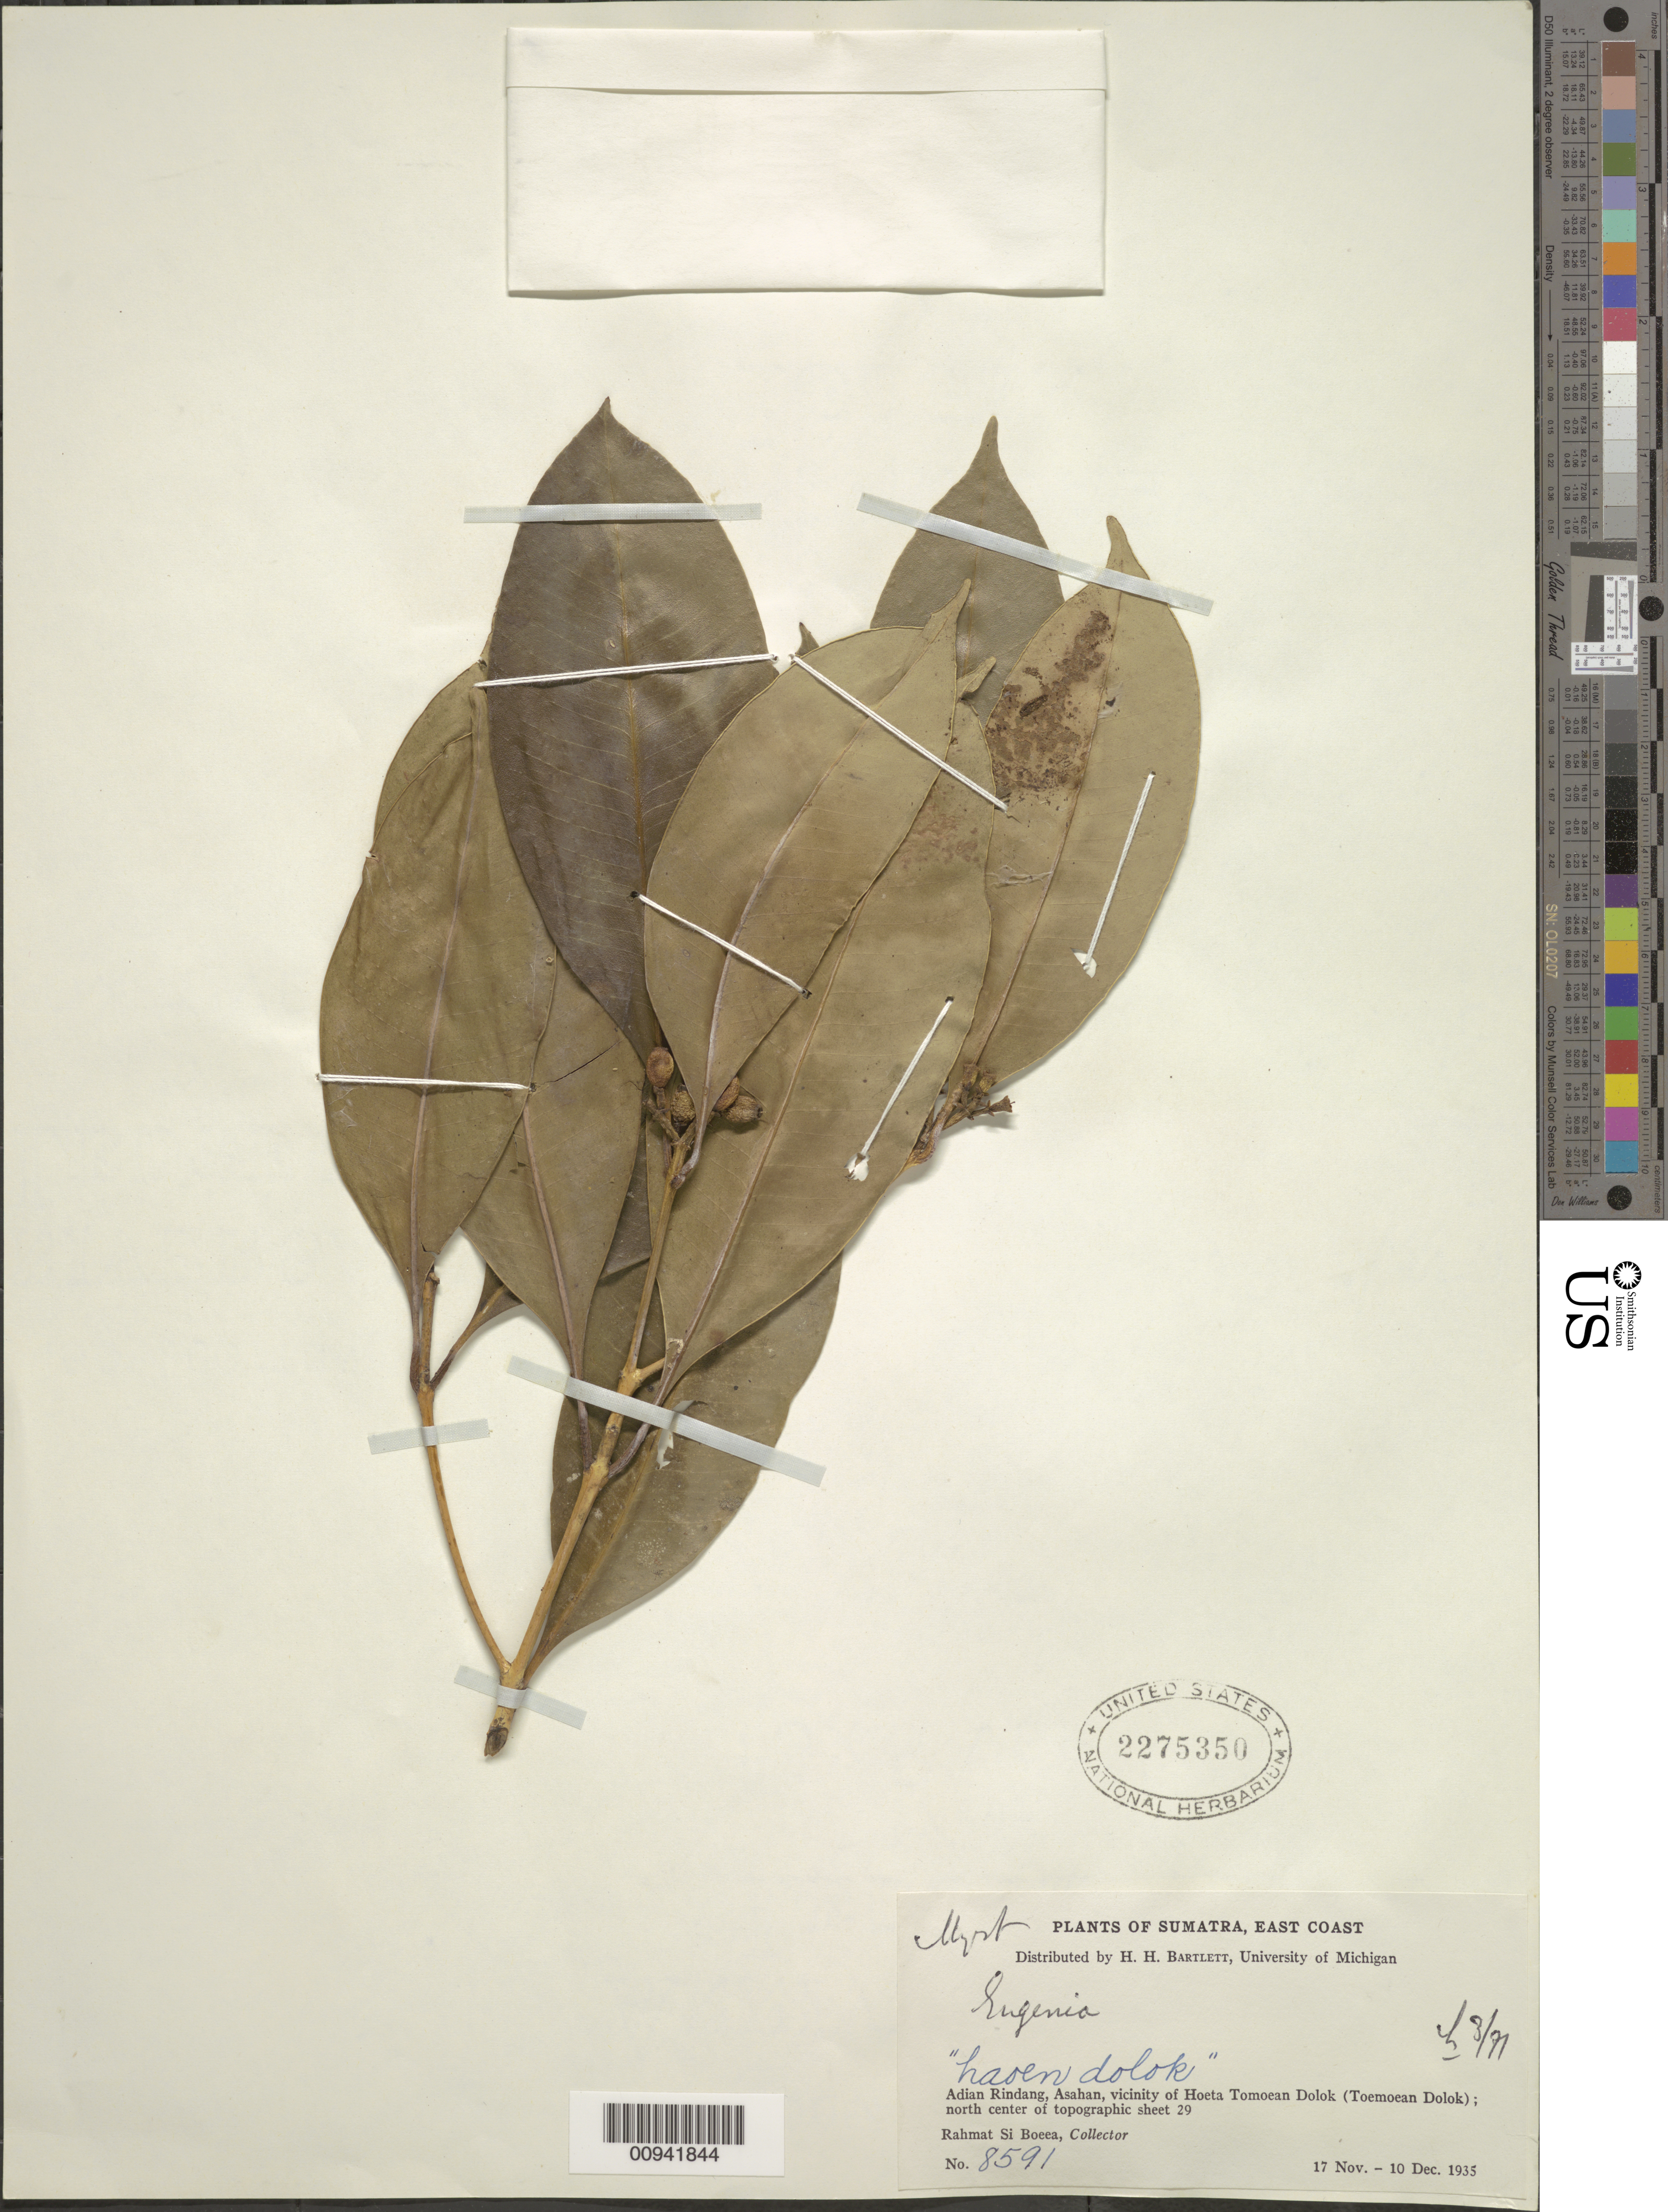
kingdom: Plantae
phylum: Tracheophyta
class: Magnoliopsida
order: Myrtales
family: Myrtaceae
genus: Syzygium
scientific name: Syzygium sp.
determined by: Strong, M. T., (US), Smithsonian Institution - National Museum of Natural History (UNITED STATES)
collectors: Rahmat Si Boeea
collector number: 8591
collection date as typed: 17 Nov 1935 to 10 Dec 1935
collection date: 1935-11-17/1935-12-10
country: Indonesia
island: Sumatra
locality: East Coast; Adian Rindang, Asahan, vicinity of Hoeta Tomoean Dolok (Toemoean Dolok); north center of topographic sheet 29.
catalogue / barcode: US 2275350